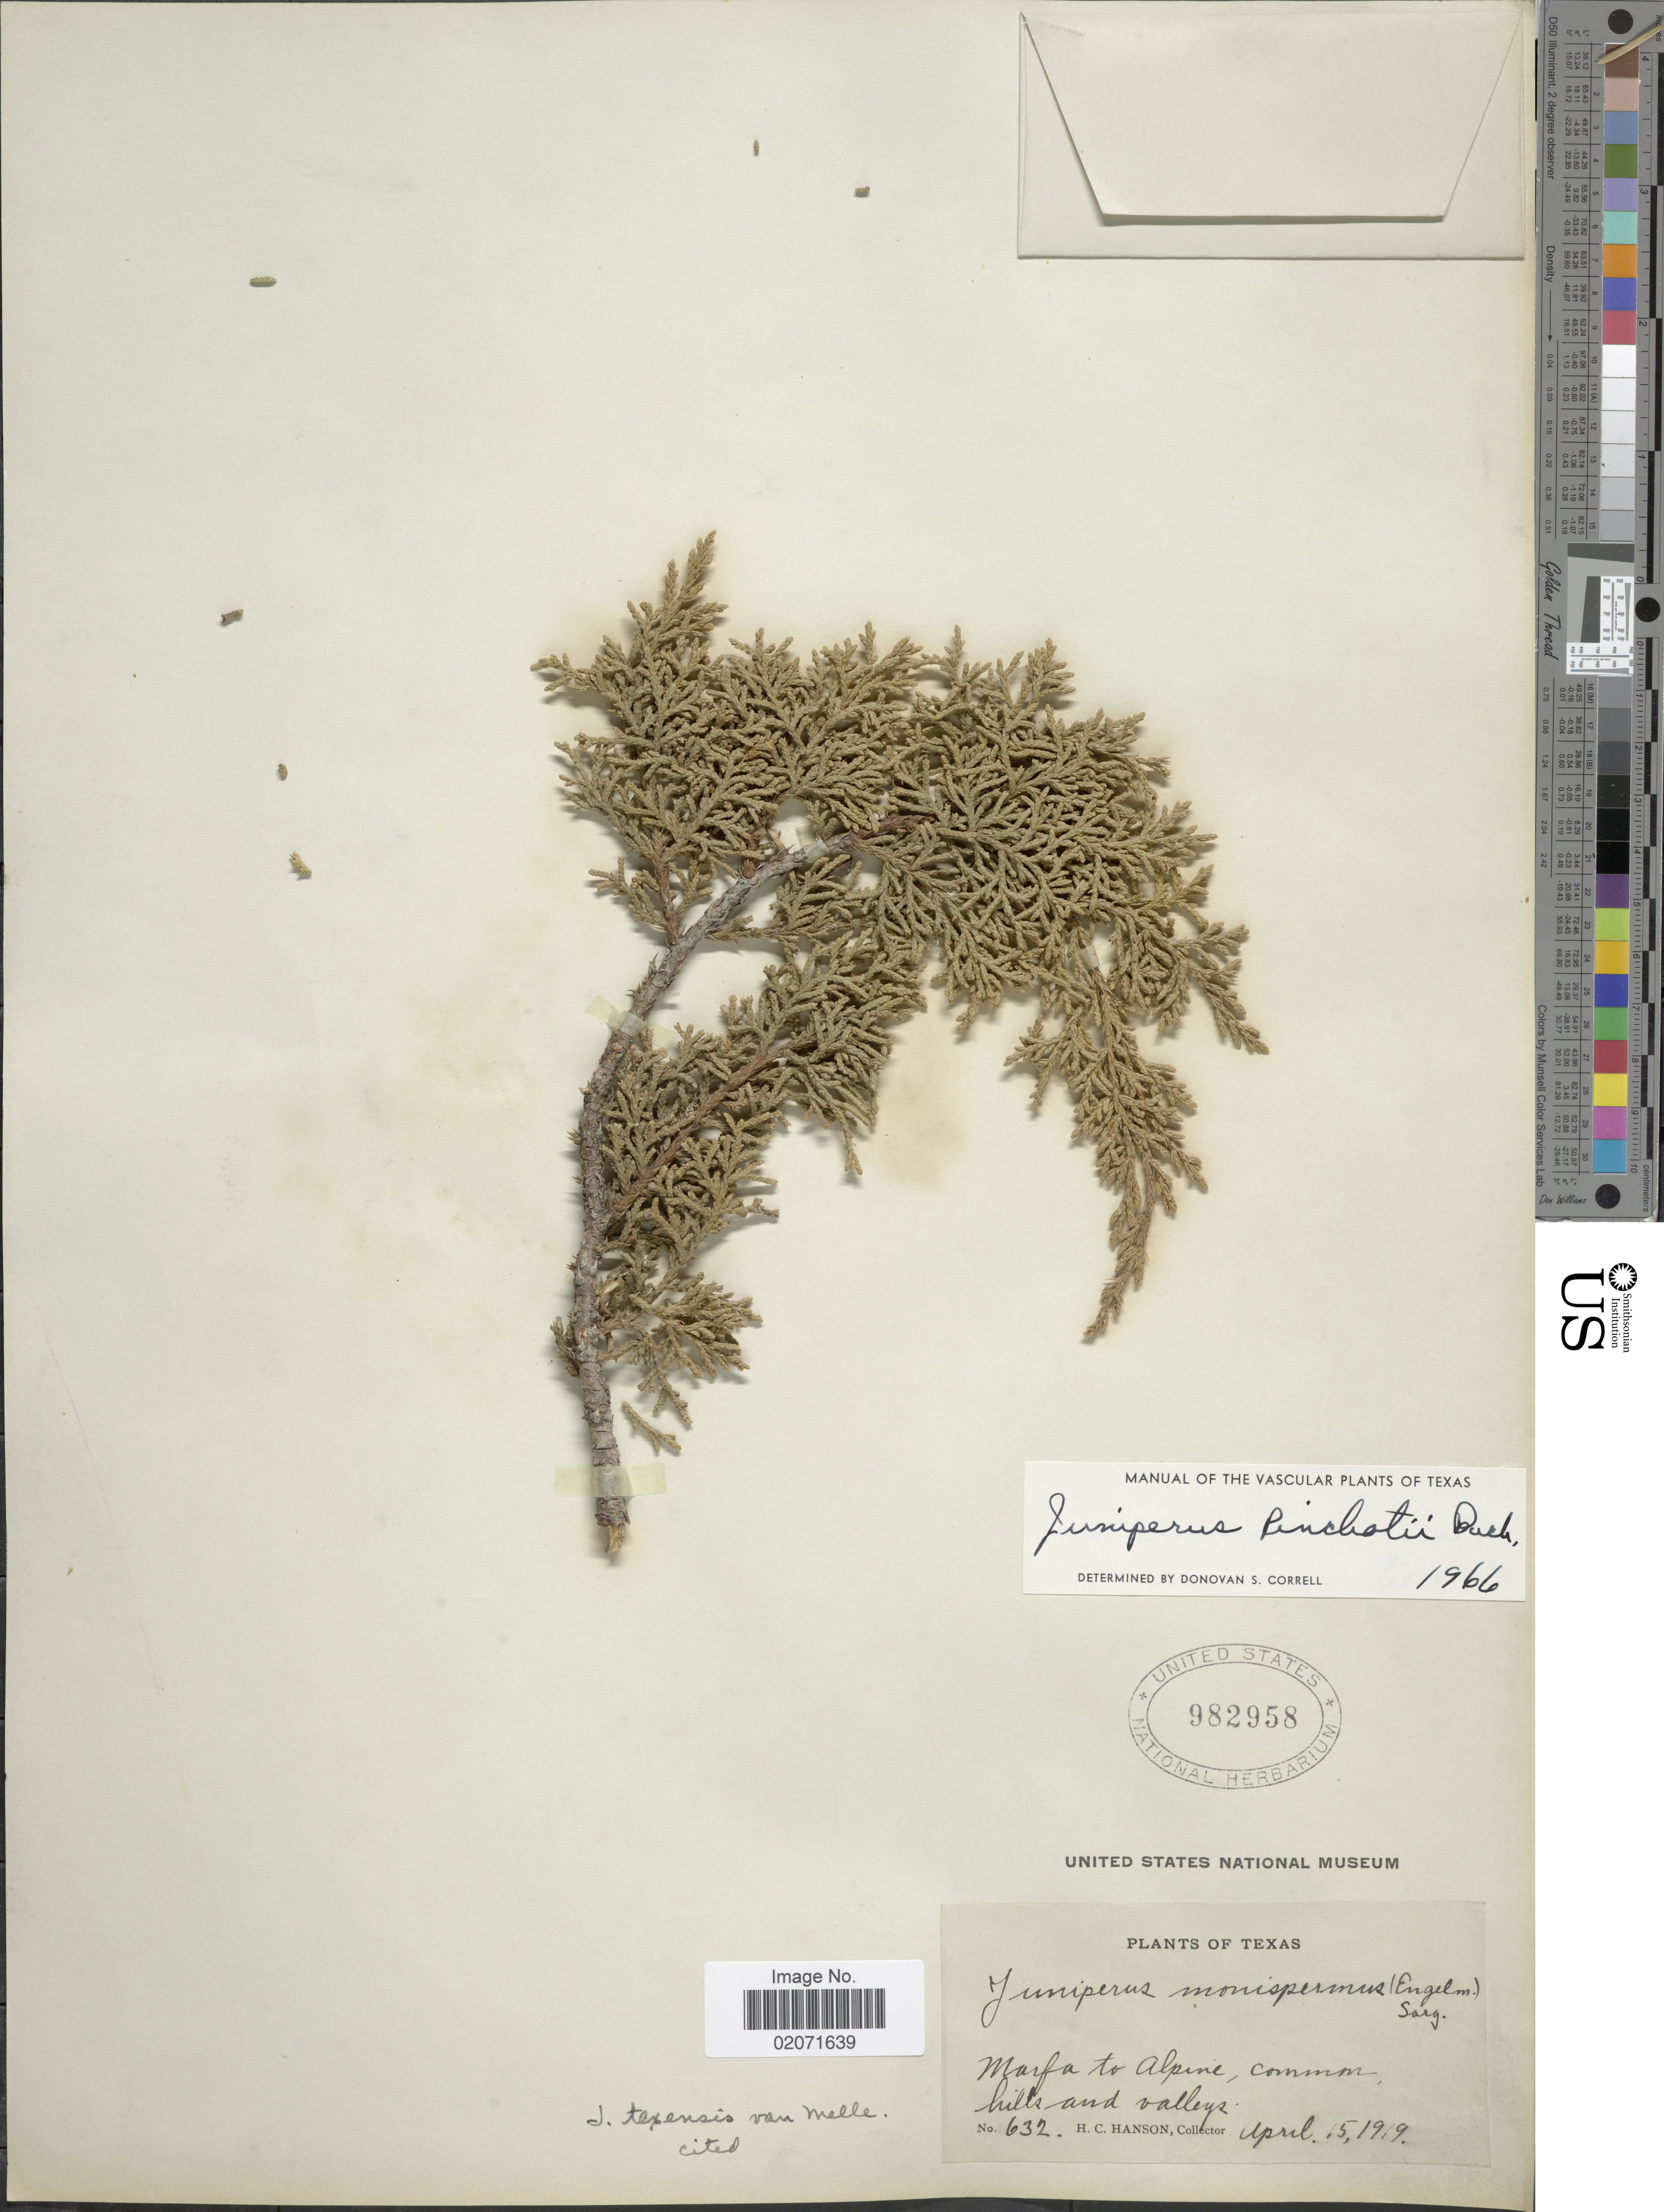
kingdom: Plantae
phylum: Tracheophyta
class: Pinopsida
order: Pinales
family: Cupressaceae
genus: Juniperus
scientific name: Juniperus pinchotii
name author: Sudw.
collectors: H. Hanson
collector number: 632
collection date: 1919-04-15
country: United States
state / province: Texas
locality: Marfa to Alpine, common, hills and valleys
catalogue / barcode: US 982958